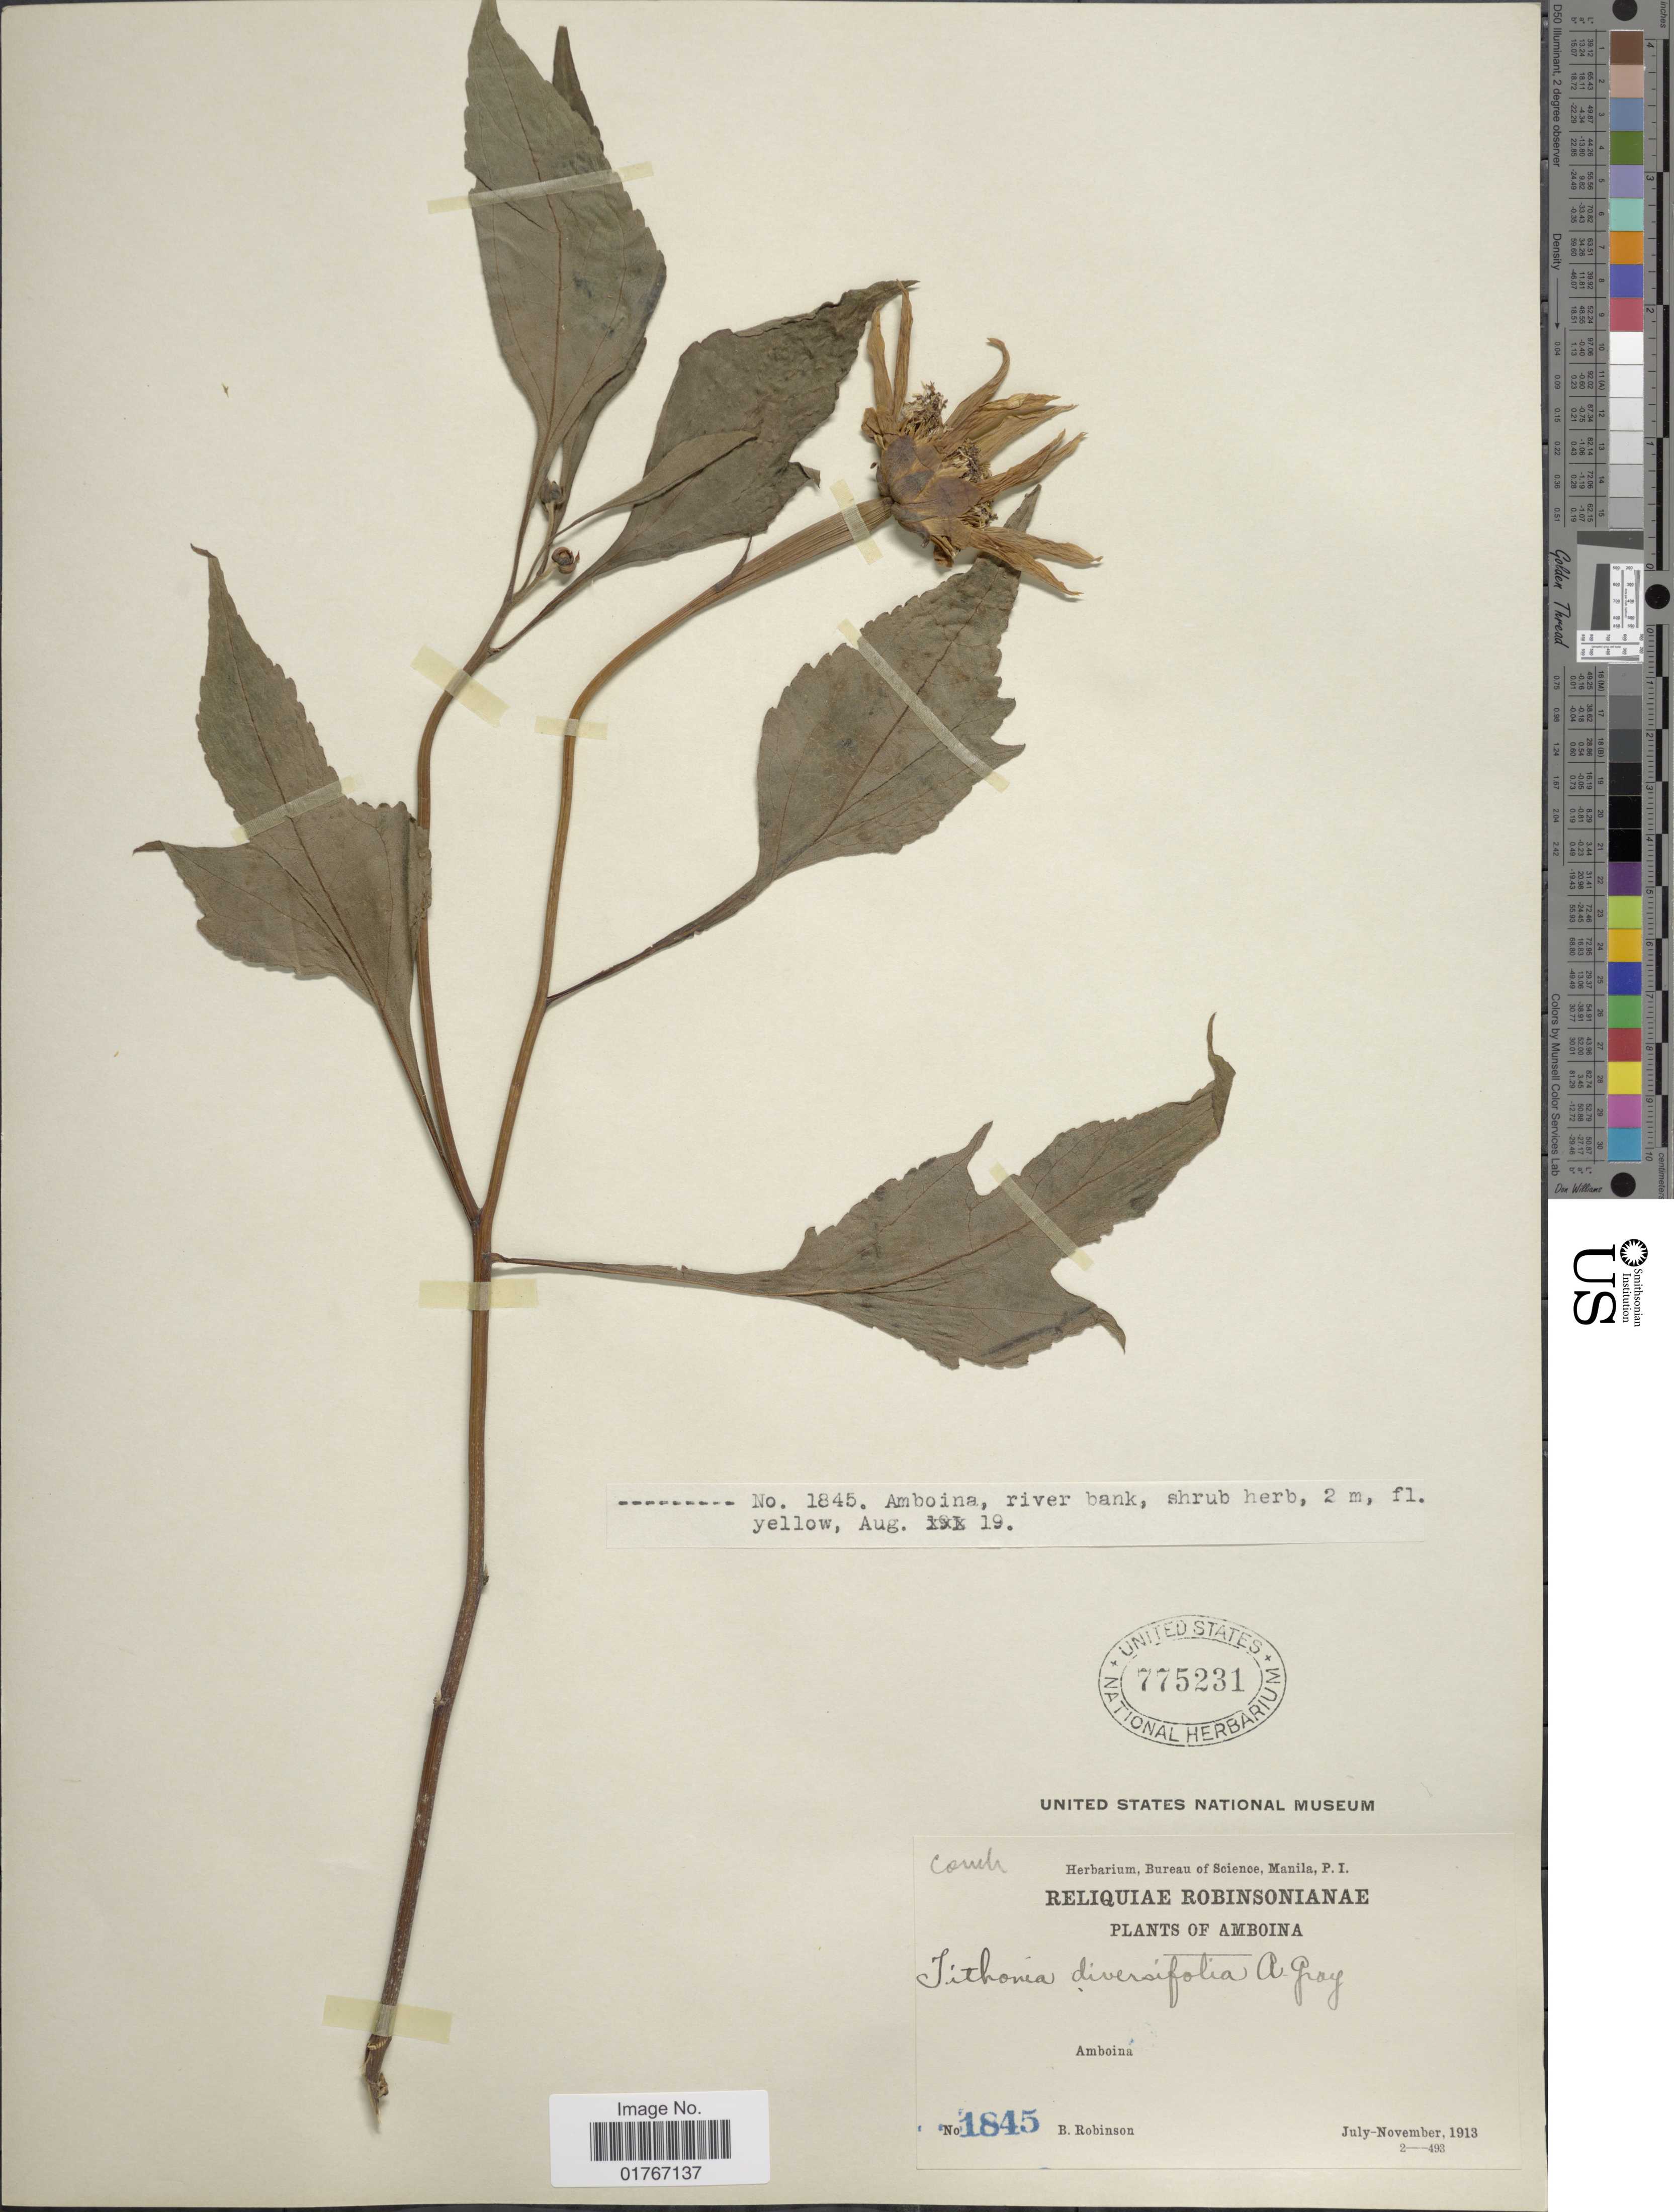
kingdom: Plantae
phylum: Tracheophyta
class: Magnoliopsida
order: Asterales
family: Asteraceae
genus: Tithonia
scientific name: Tithonia diversifolia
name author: (Hemsl.) A. Gray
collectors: B. Robinson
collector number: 1845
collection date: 1913-07/1913-11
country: Indonesia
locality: Amboina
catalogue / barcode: US 775231